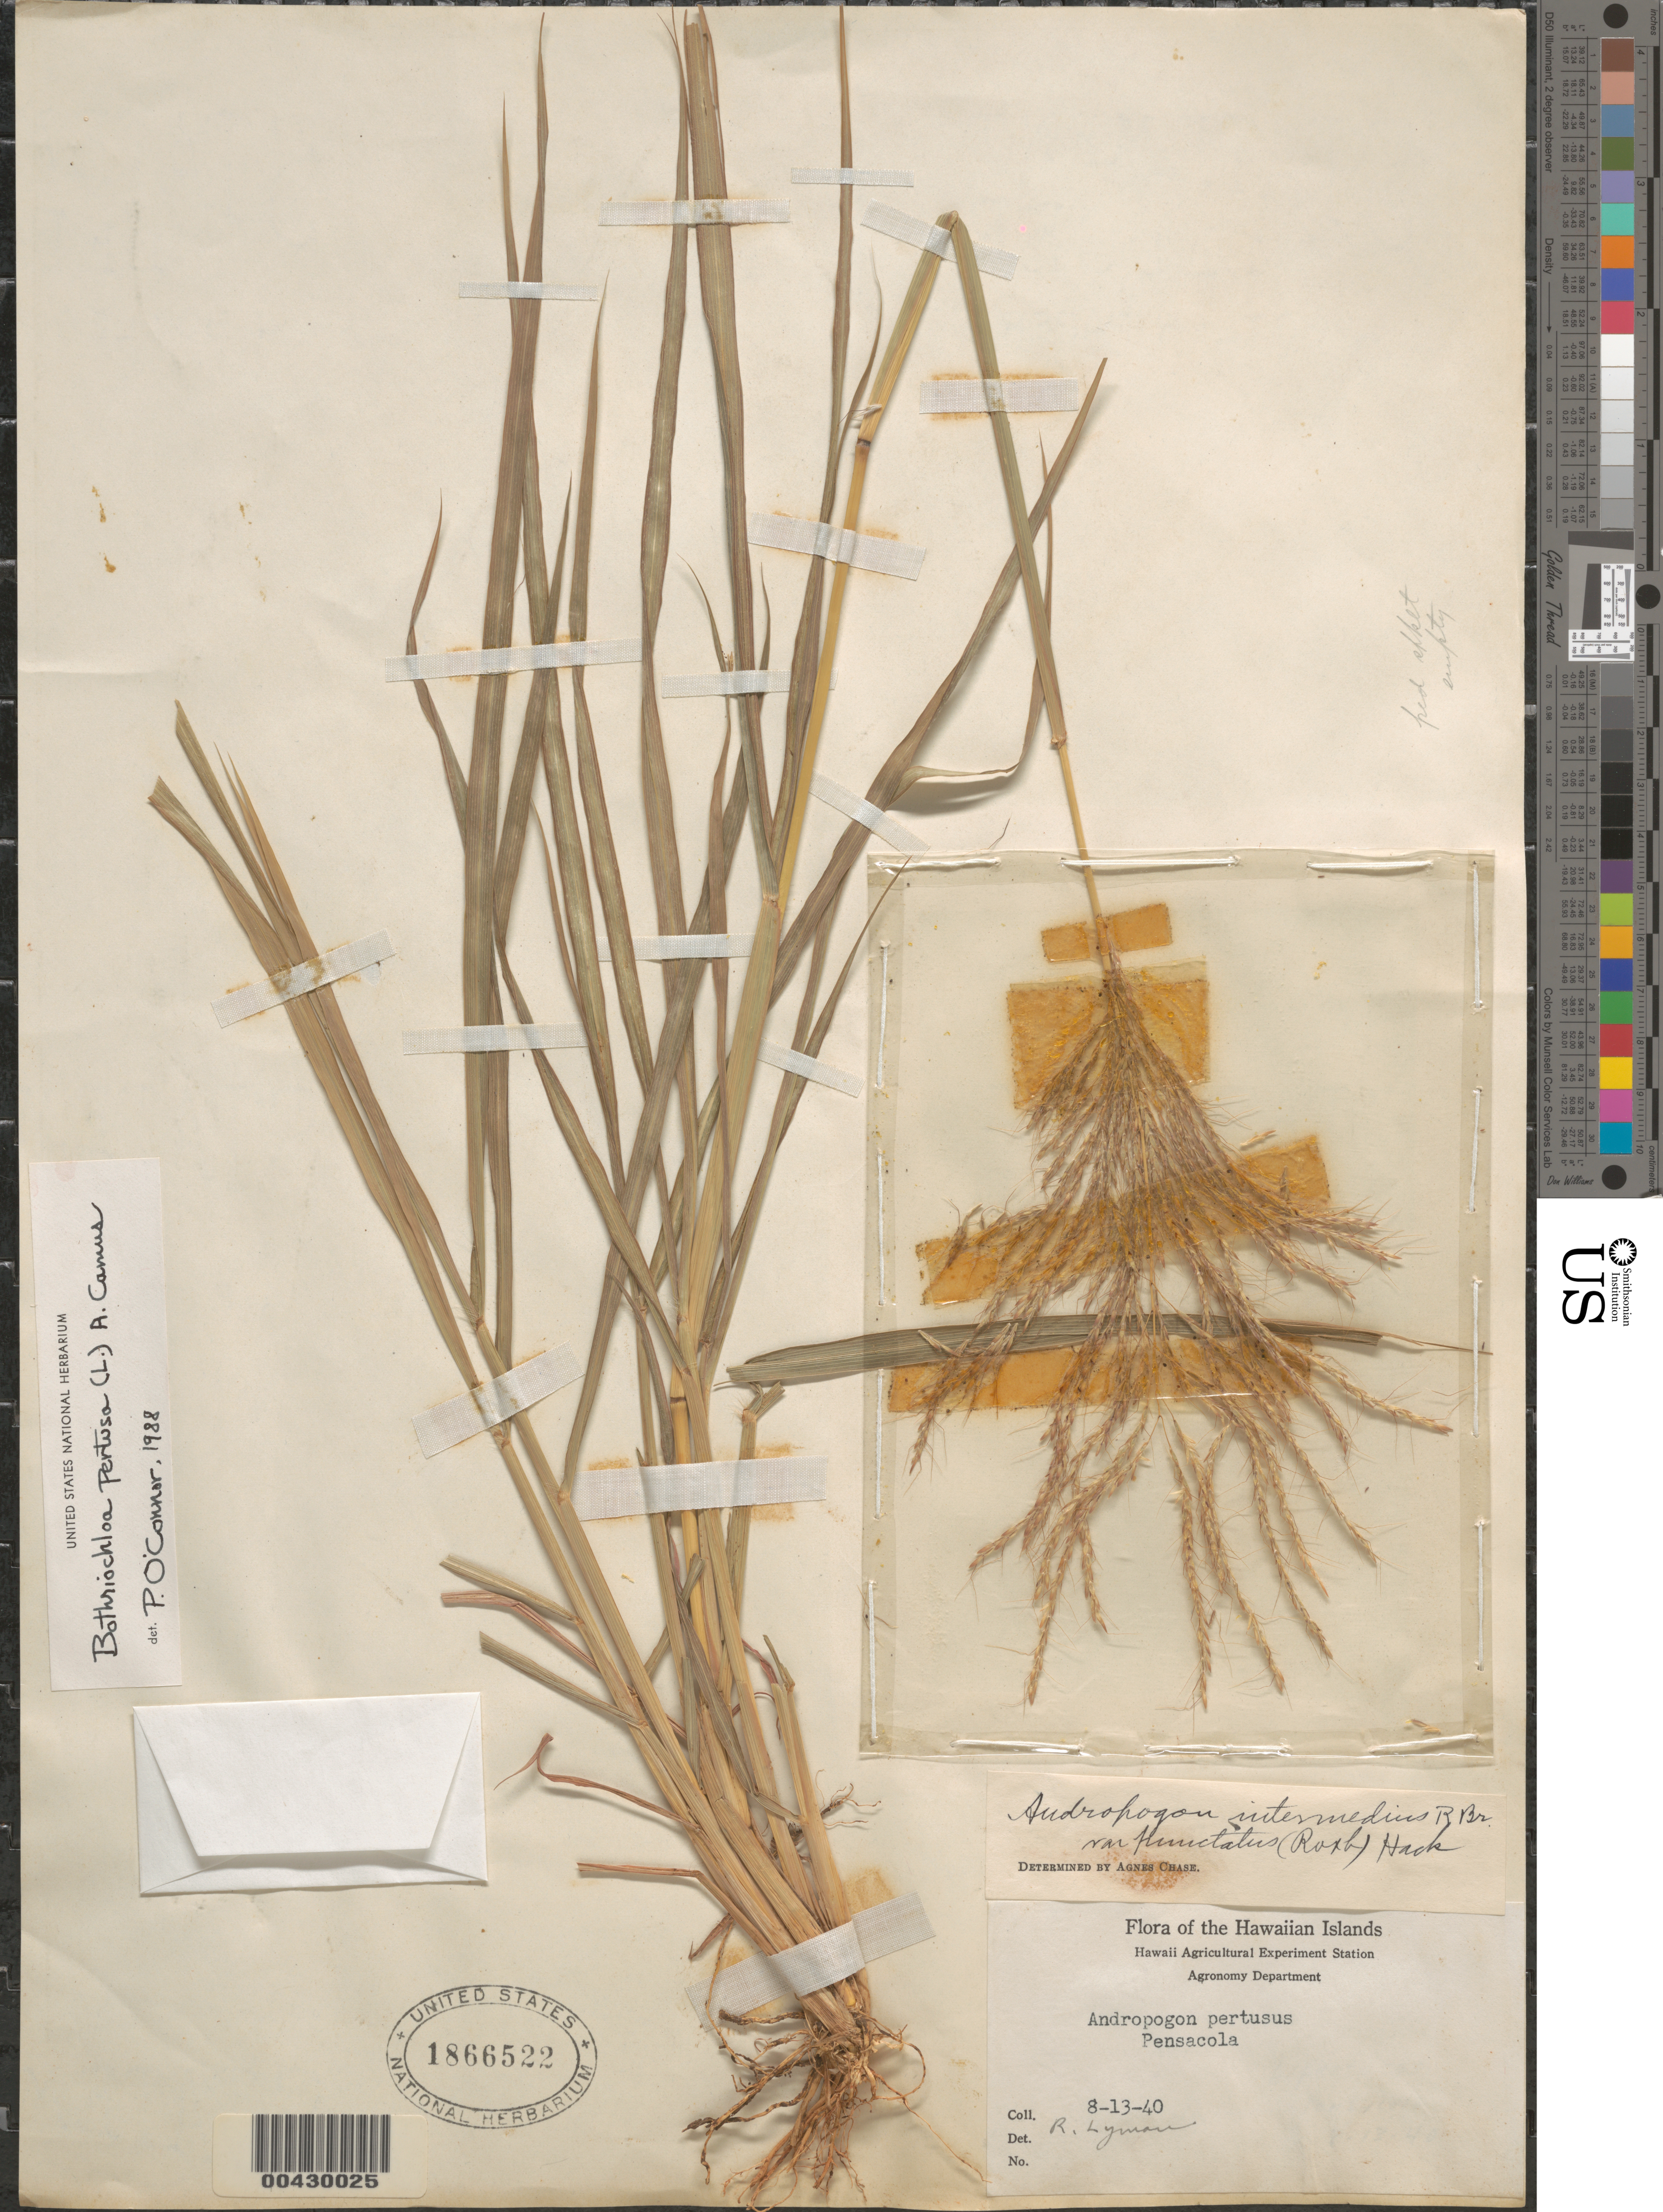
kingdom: Plantae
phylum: Tracheophyta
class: Liliopsida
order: Poales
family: Poaceae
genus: Bothriochloa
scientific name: Bothriochloa bladhii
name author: (Retz.) S.T. Blake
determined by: Faccenda, K.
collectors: R. Lyman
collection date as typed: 13 Aug 1940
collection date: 1940-08-13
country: United States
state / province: Hawaii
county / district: Honolulu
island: Oahu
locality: Pensacola, Hawaii Agricultural Experiment Station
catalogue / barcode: US 1866522